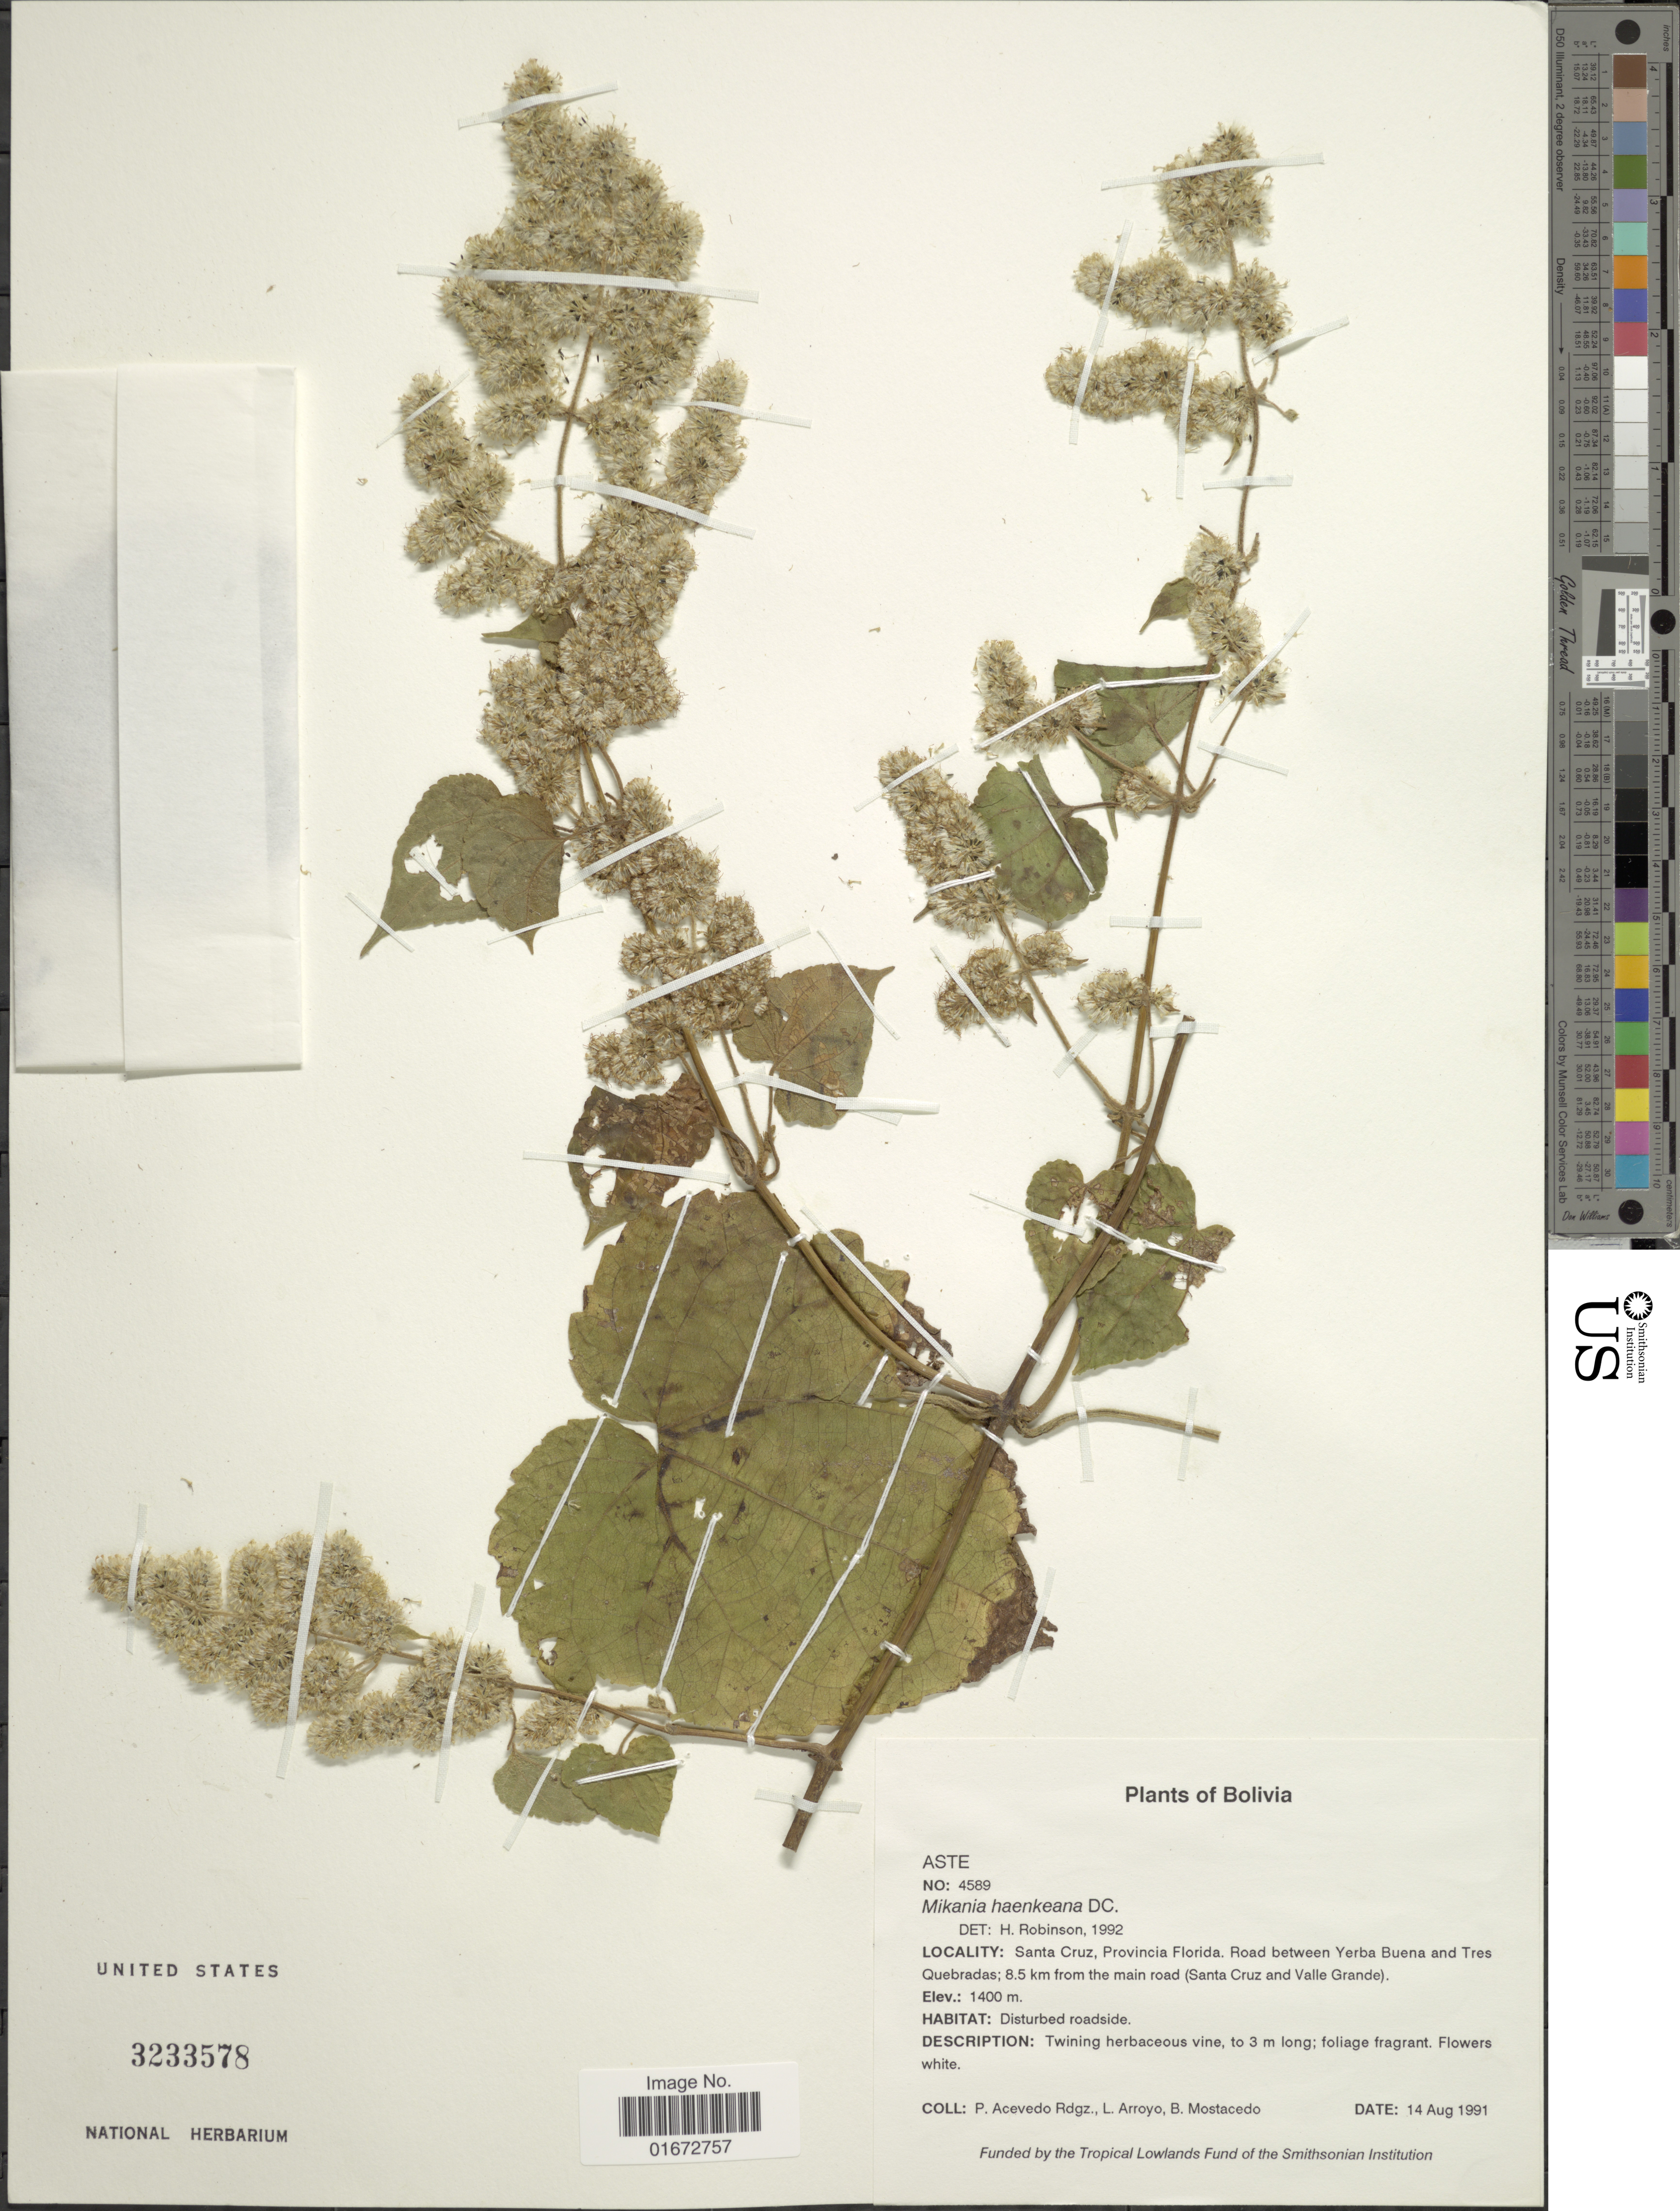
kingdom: Plantae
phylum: Tracheophyta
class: Magnoliopsida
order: Asterales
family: Asteraceae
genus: Mikania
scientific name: Mikania haenkeana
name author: DC.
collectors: P. Acevedo-Rodr., L. Arroyo & B. Mostacedo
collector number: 4589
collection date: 1991-08-14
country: Bolivia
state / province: Santa Cruz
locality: Santa Cruz, Provincia Florida. Road between Yerba Buena and Tres Quebradas; 8.5 km from the main road (Santa Cruz and Valle Grande)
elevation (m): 1400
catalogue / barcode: US 3233578